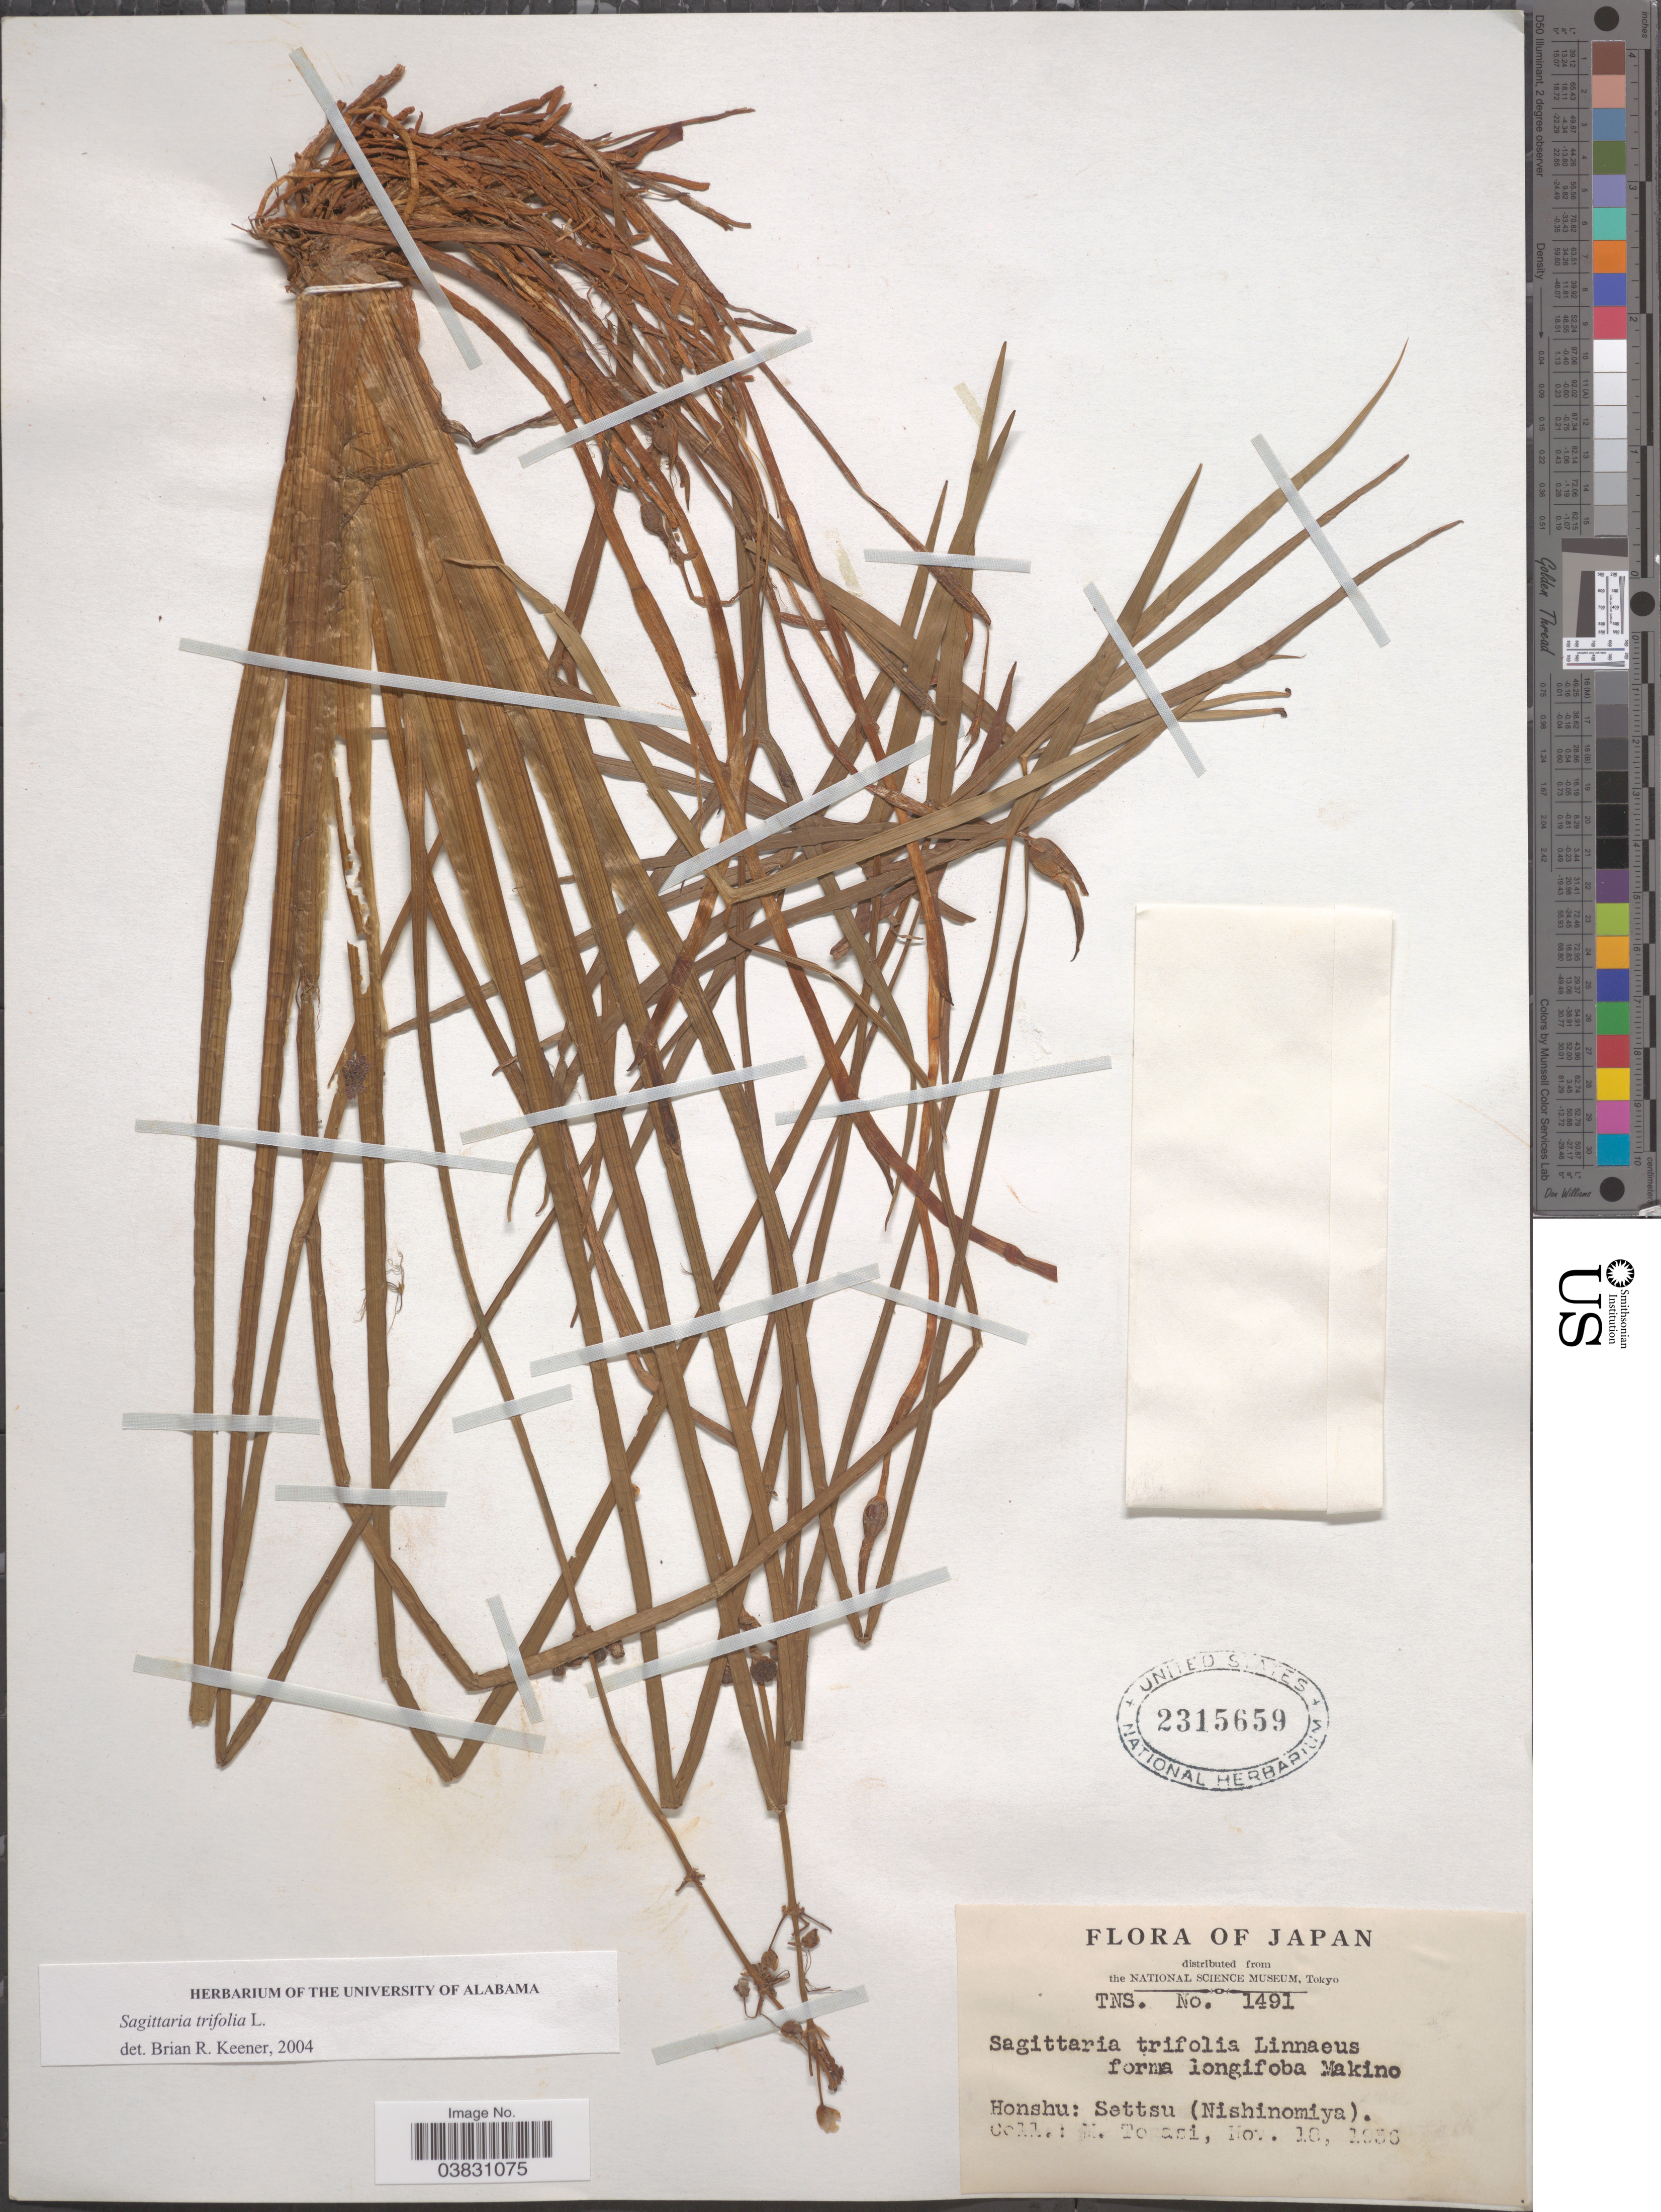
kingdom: Plantae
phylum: Tracheophyta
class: Liliopsida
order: Alismatales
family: Alismataceae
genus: Sagittaria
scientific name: Sagittaria trifolia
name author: L.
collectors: M. Togasi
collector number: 1491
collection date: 1936-11-18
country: Japan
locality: Honshu: Settsu (Nishinomiya).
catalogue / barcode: US 2315659